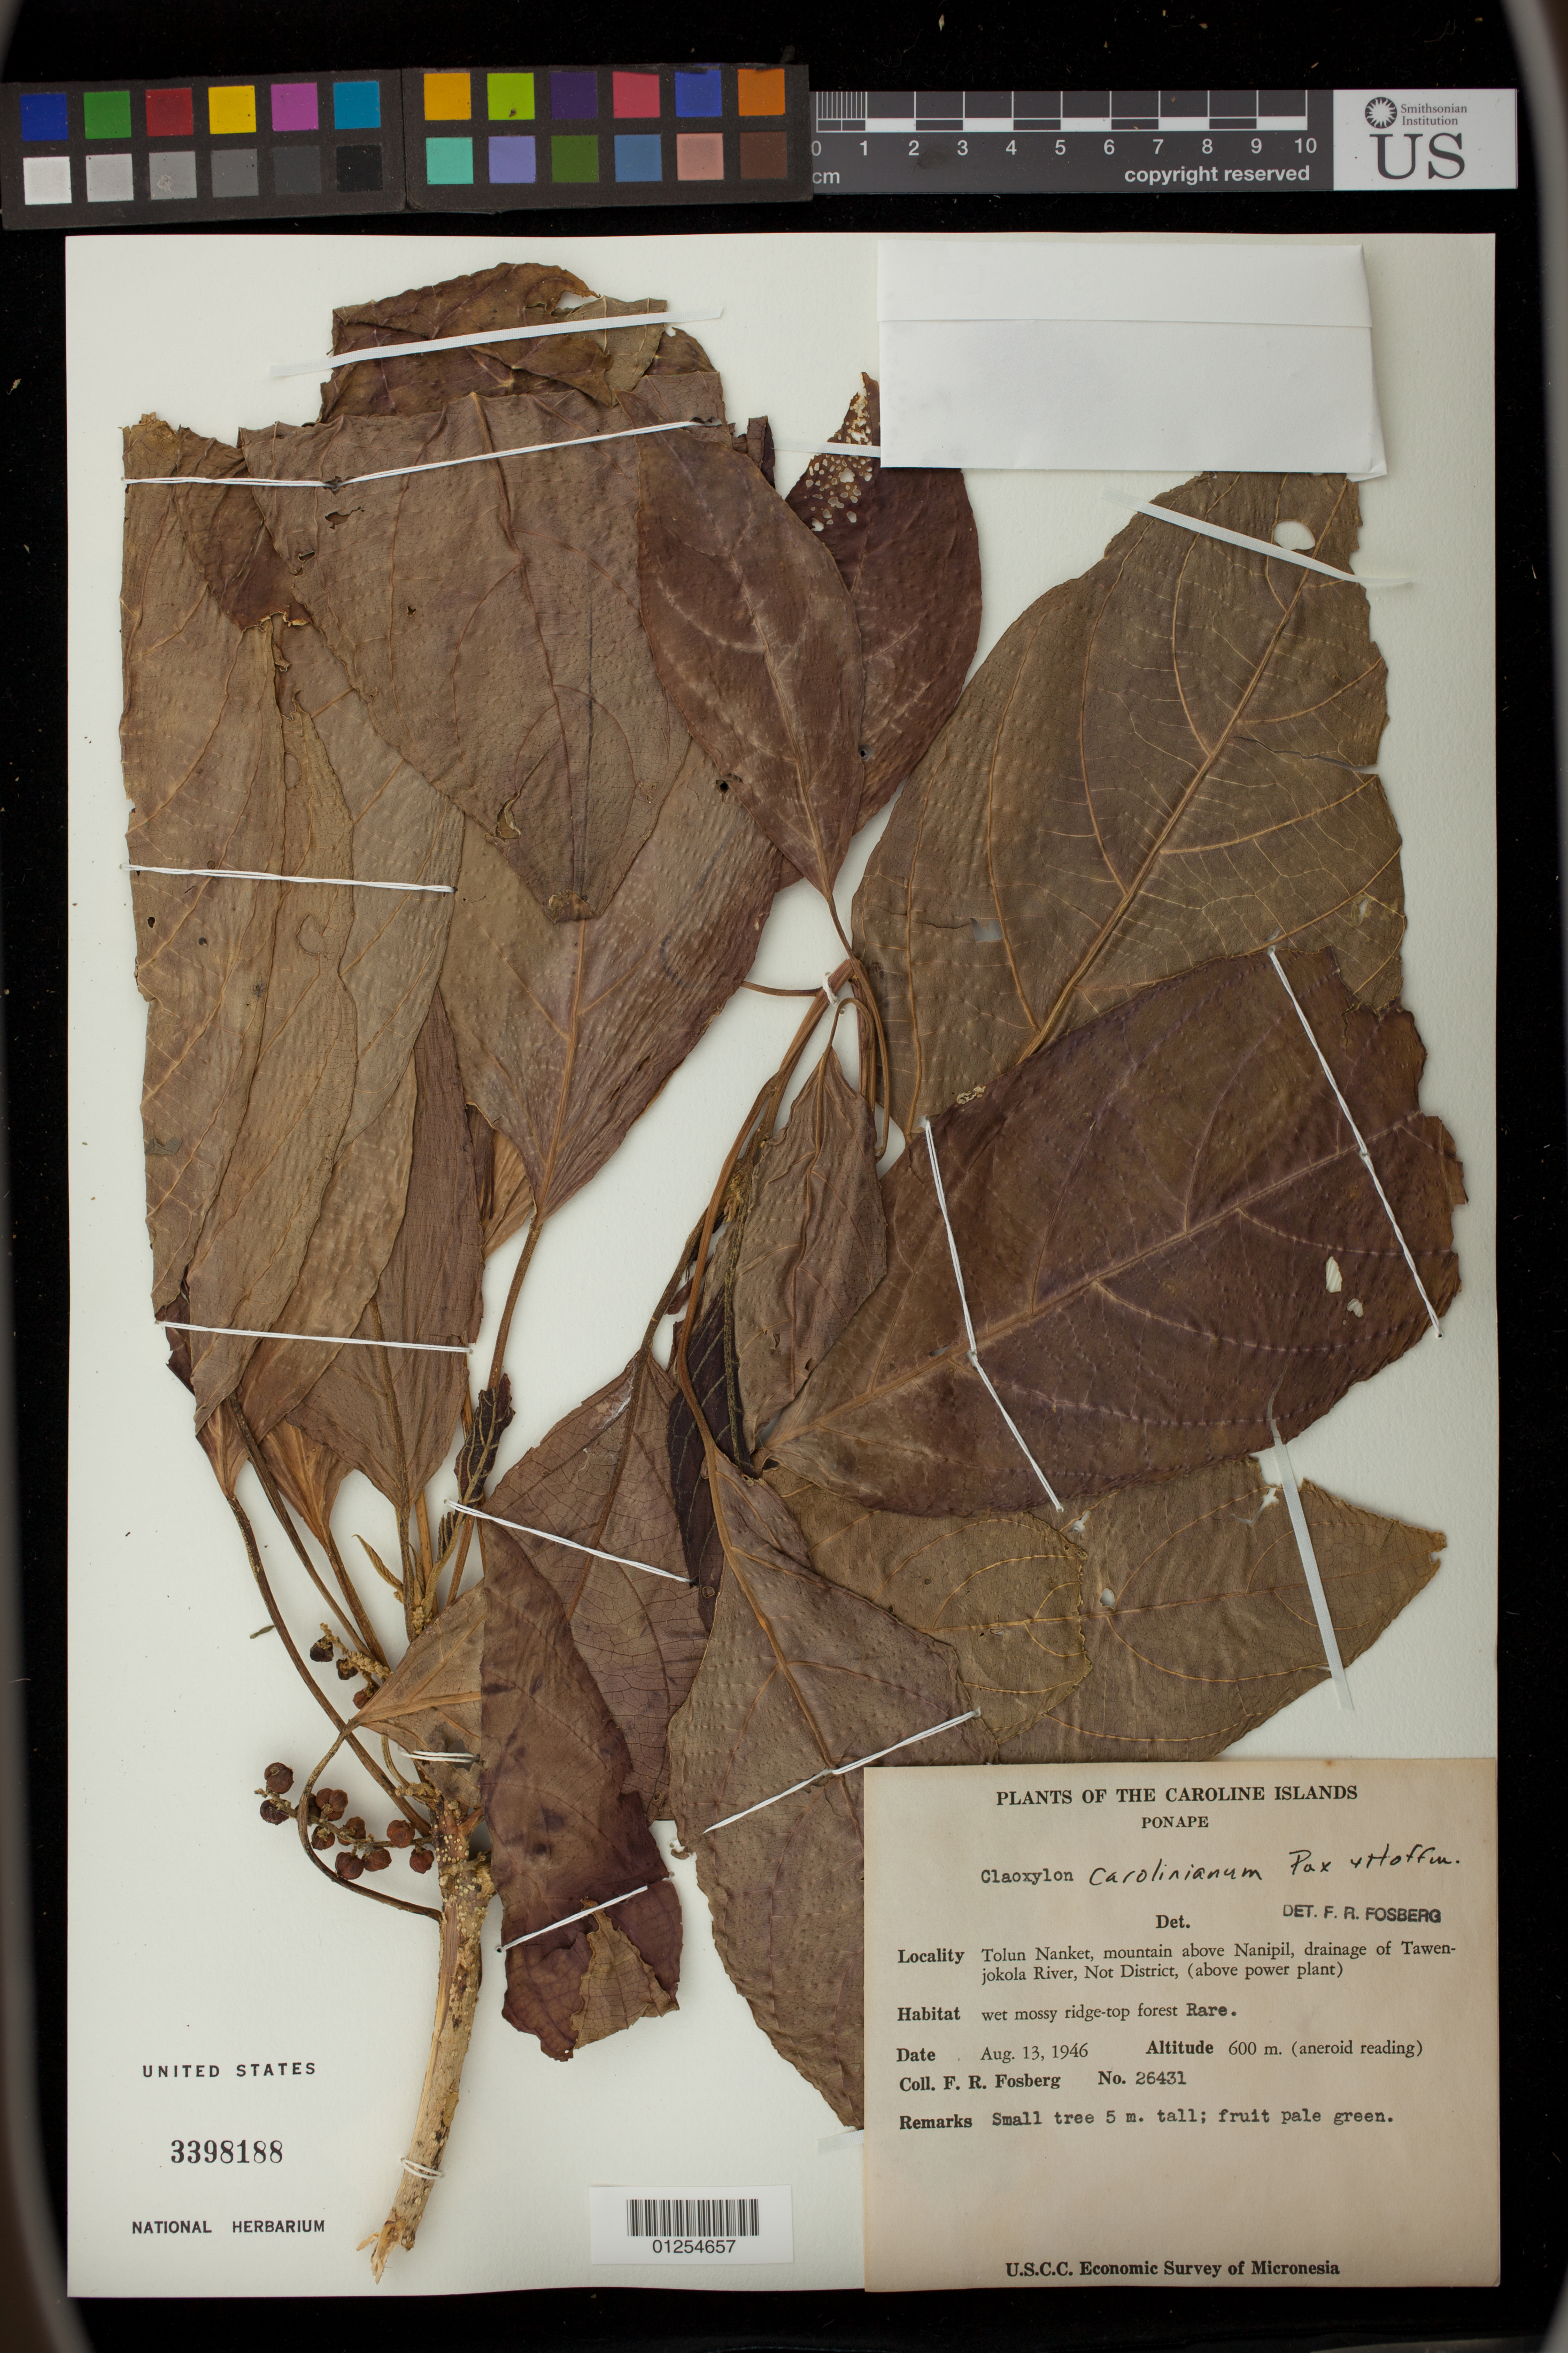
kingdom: Plantae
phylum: Tracheophyta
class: Magnoliopsida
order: Malpighiales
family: Euphorbiaceae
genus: Claoxylon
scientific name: Claoxylon carolinianum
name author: Pax & K. Hoffm.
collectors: F. R. Fosberg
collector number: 26431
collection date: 1946-08-13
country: Micronesia, Federated States of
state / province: Pohnpei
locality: Caroline Islands. Tolun Nanket, mountain above Nanipil, drainage of Tawenjokola River, Not District, (above power plant)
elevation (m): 600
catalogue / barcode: US 3398188